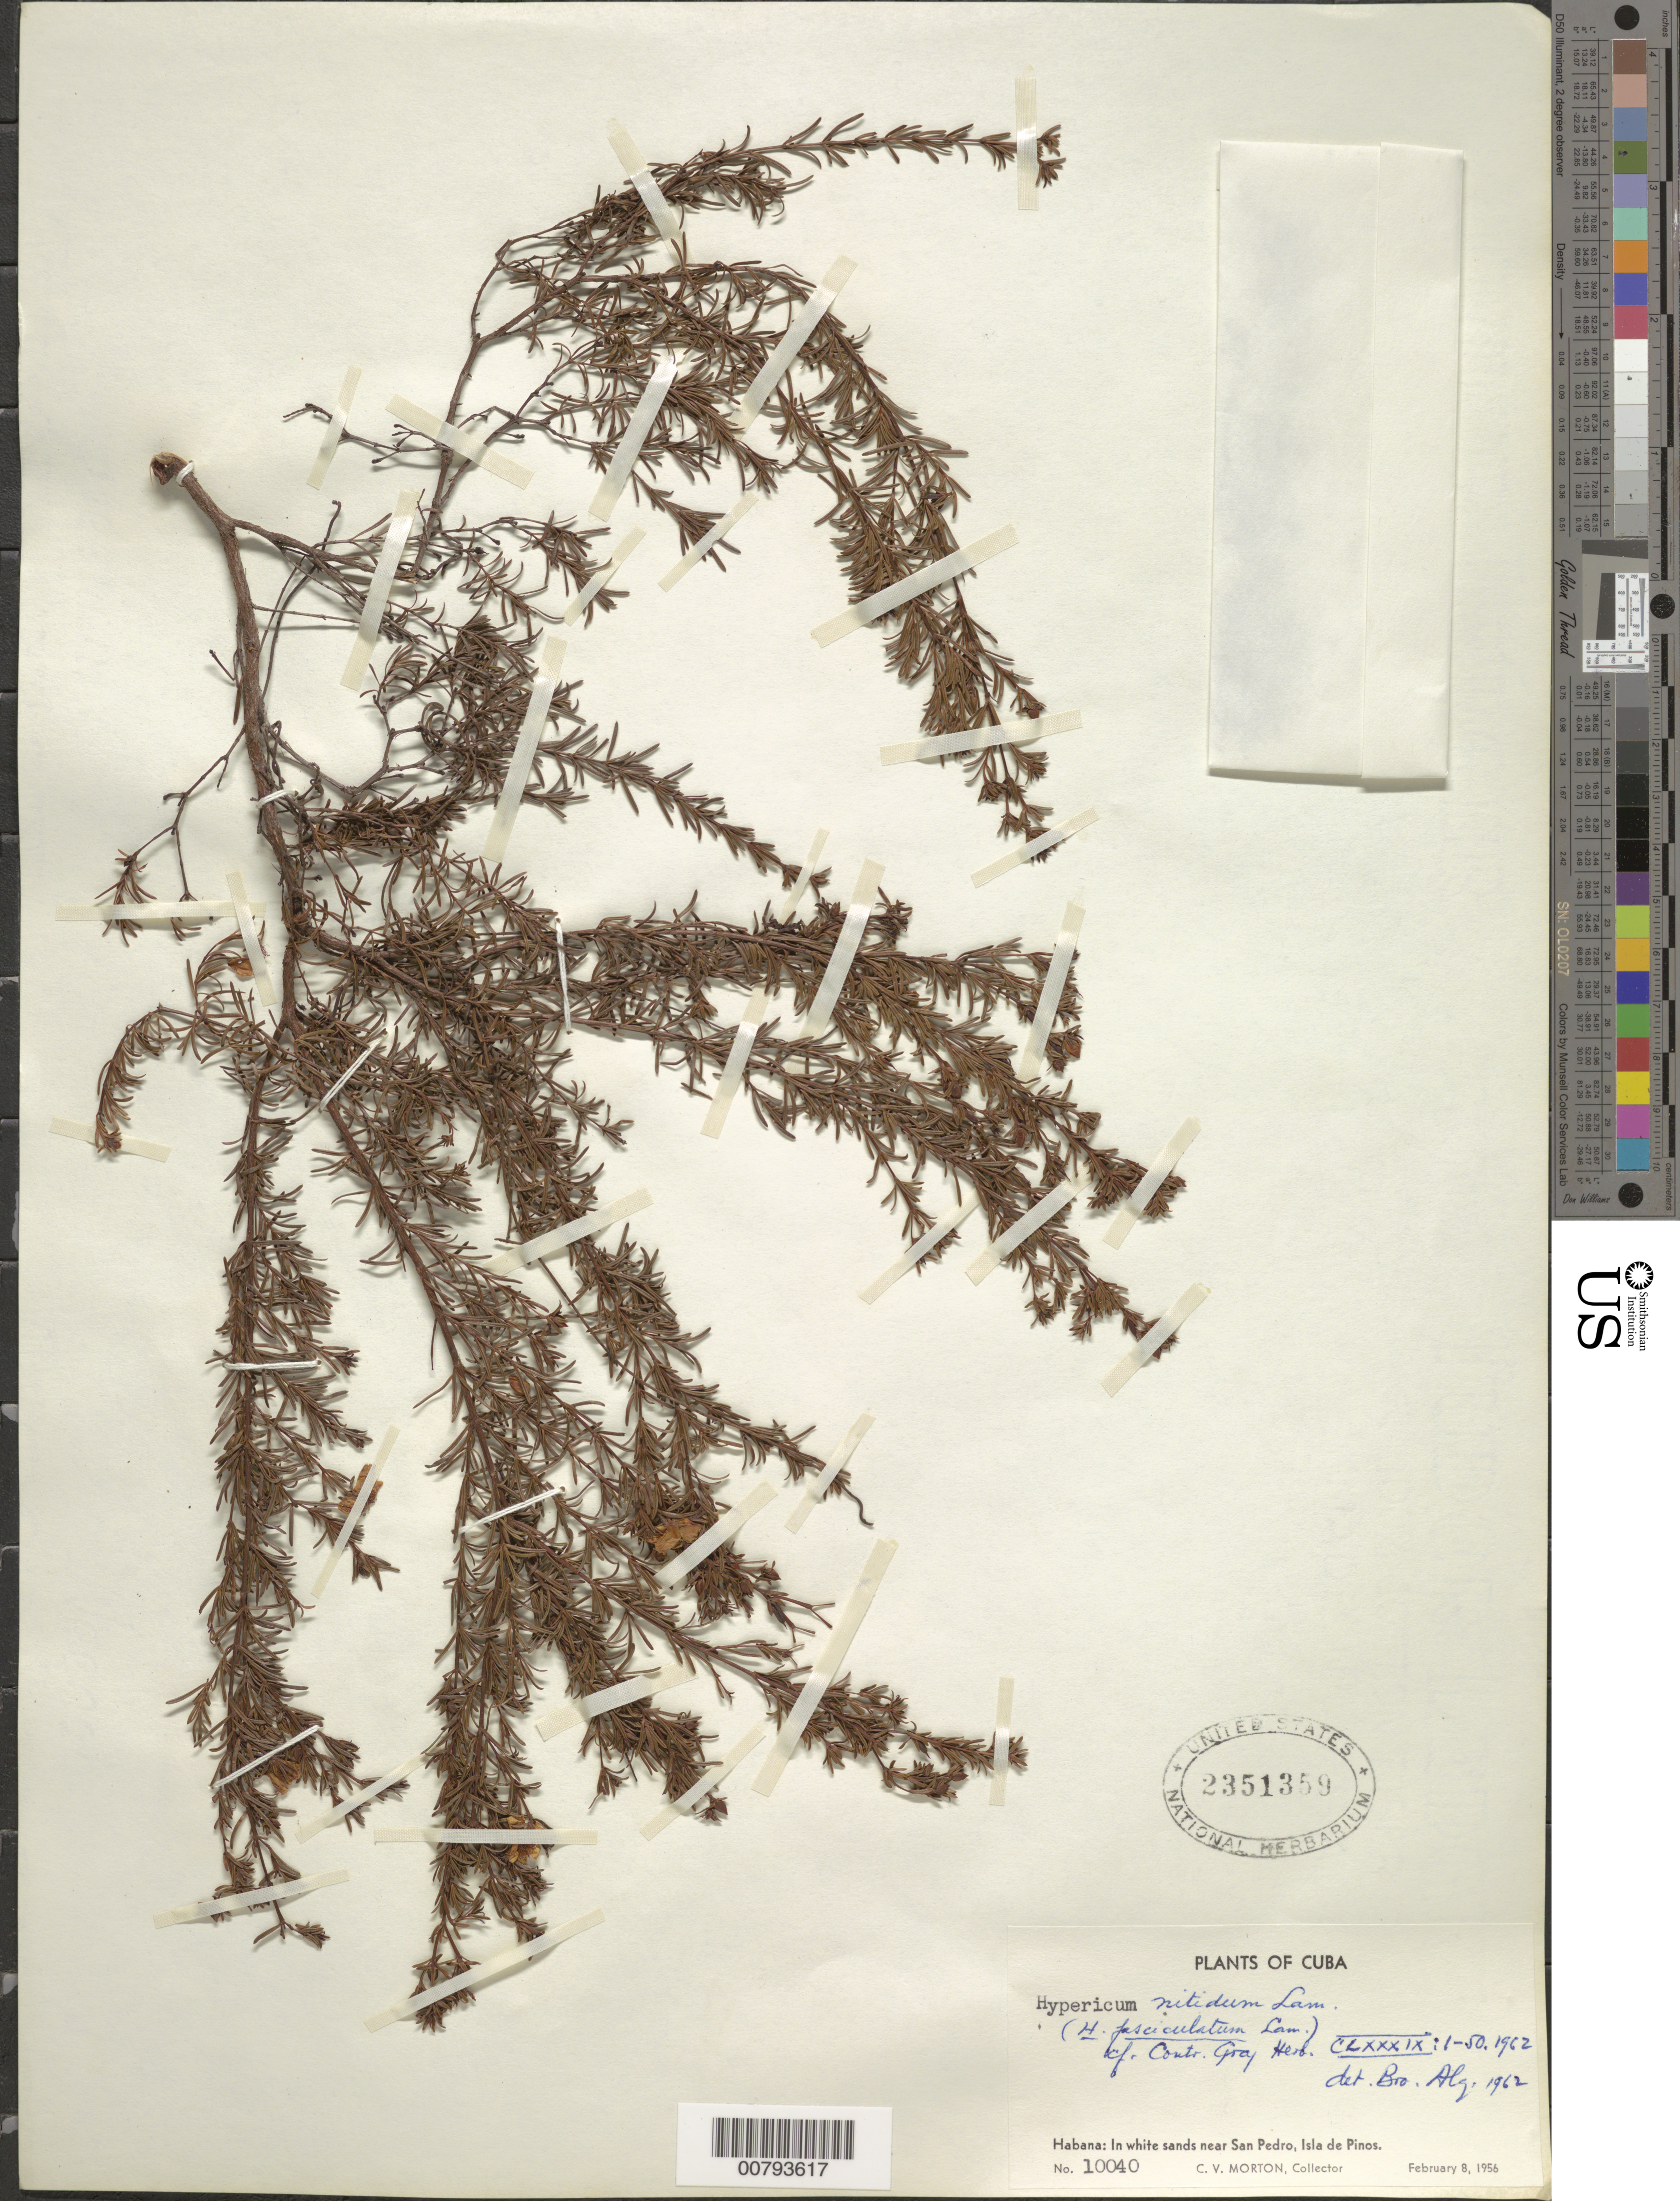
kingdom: Plantae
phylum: Tracheophyta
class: Magnoliopsida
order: Malpighiales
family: Hypericaceae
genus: Hypericum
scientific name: Hypericum fasciculatum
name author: Lam.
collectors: C. V. Morton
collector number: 10040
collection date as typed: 08 Feb 1956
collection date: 1956-02-08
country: Cuba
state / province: Isla de La Juventud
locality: Habana; in white sands near San Pedro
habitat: White sands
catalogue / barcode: US 2351359